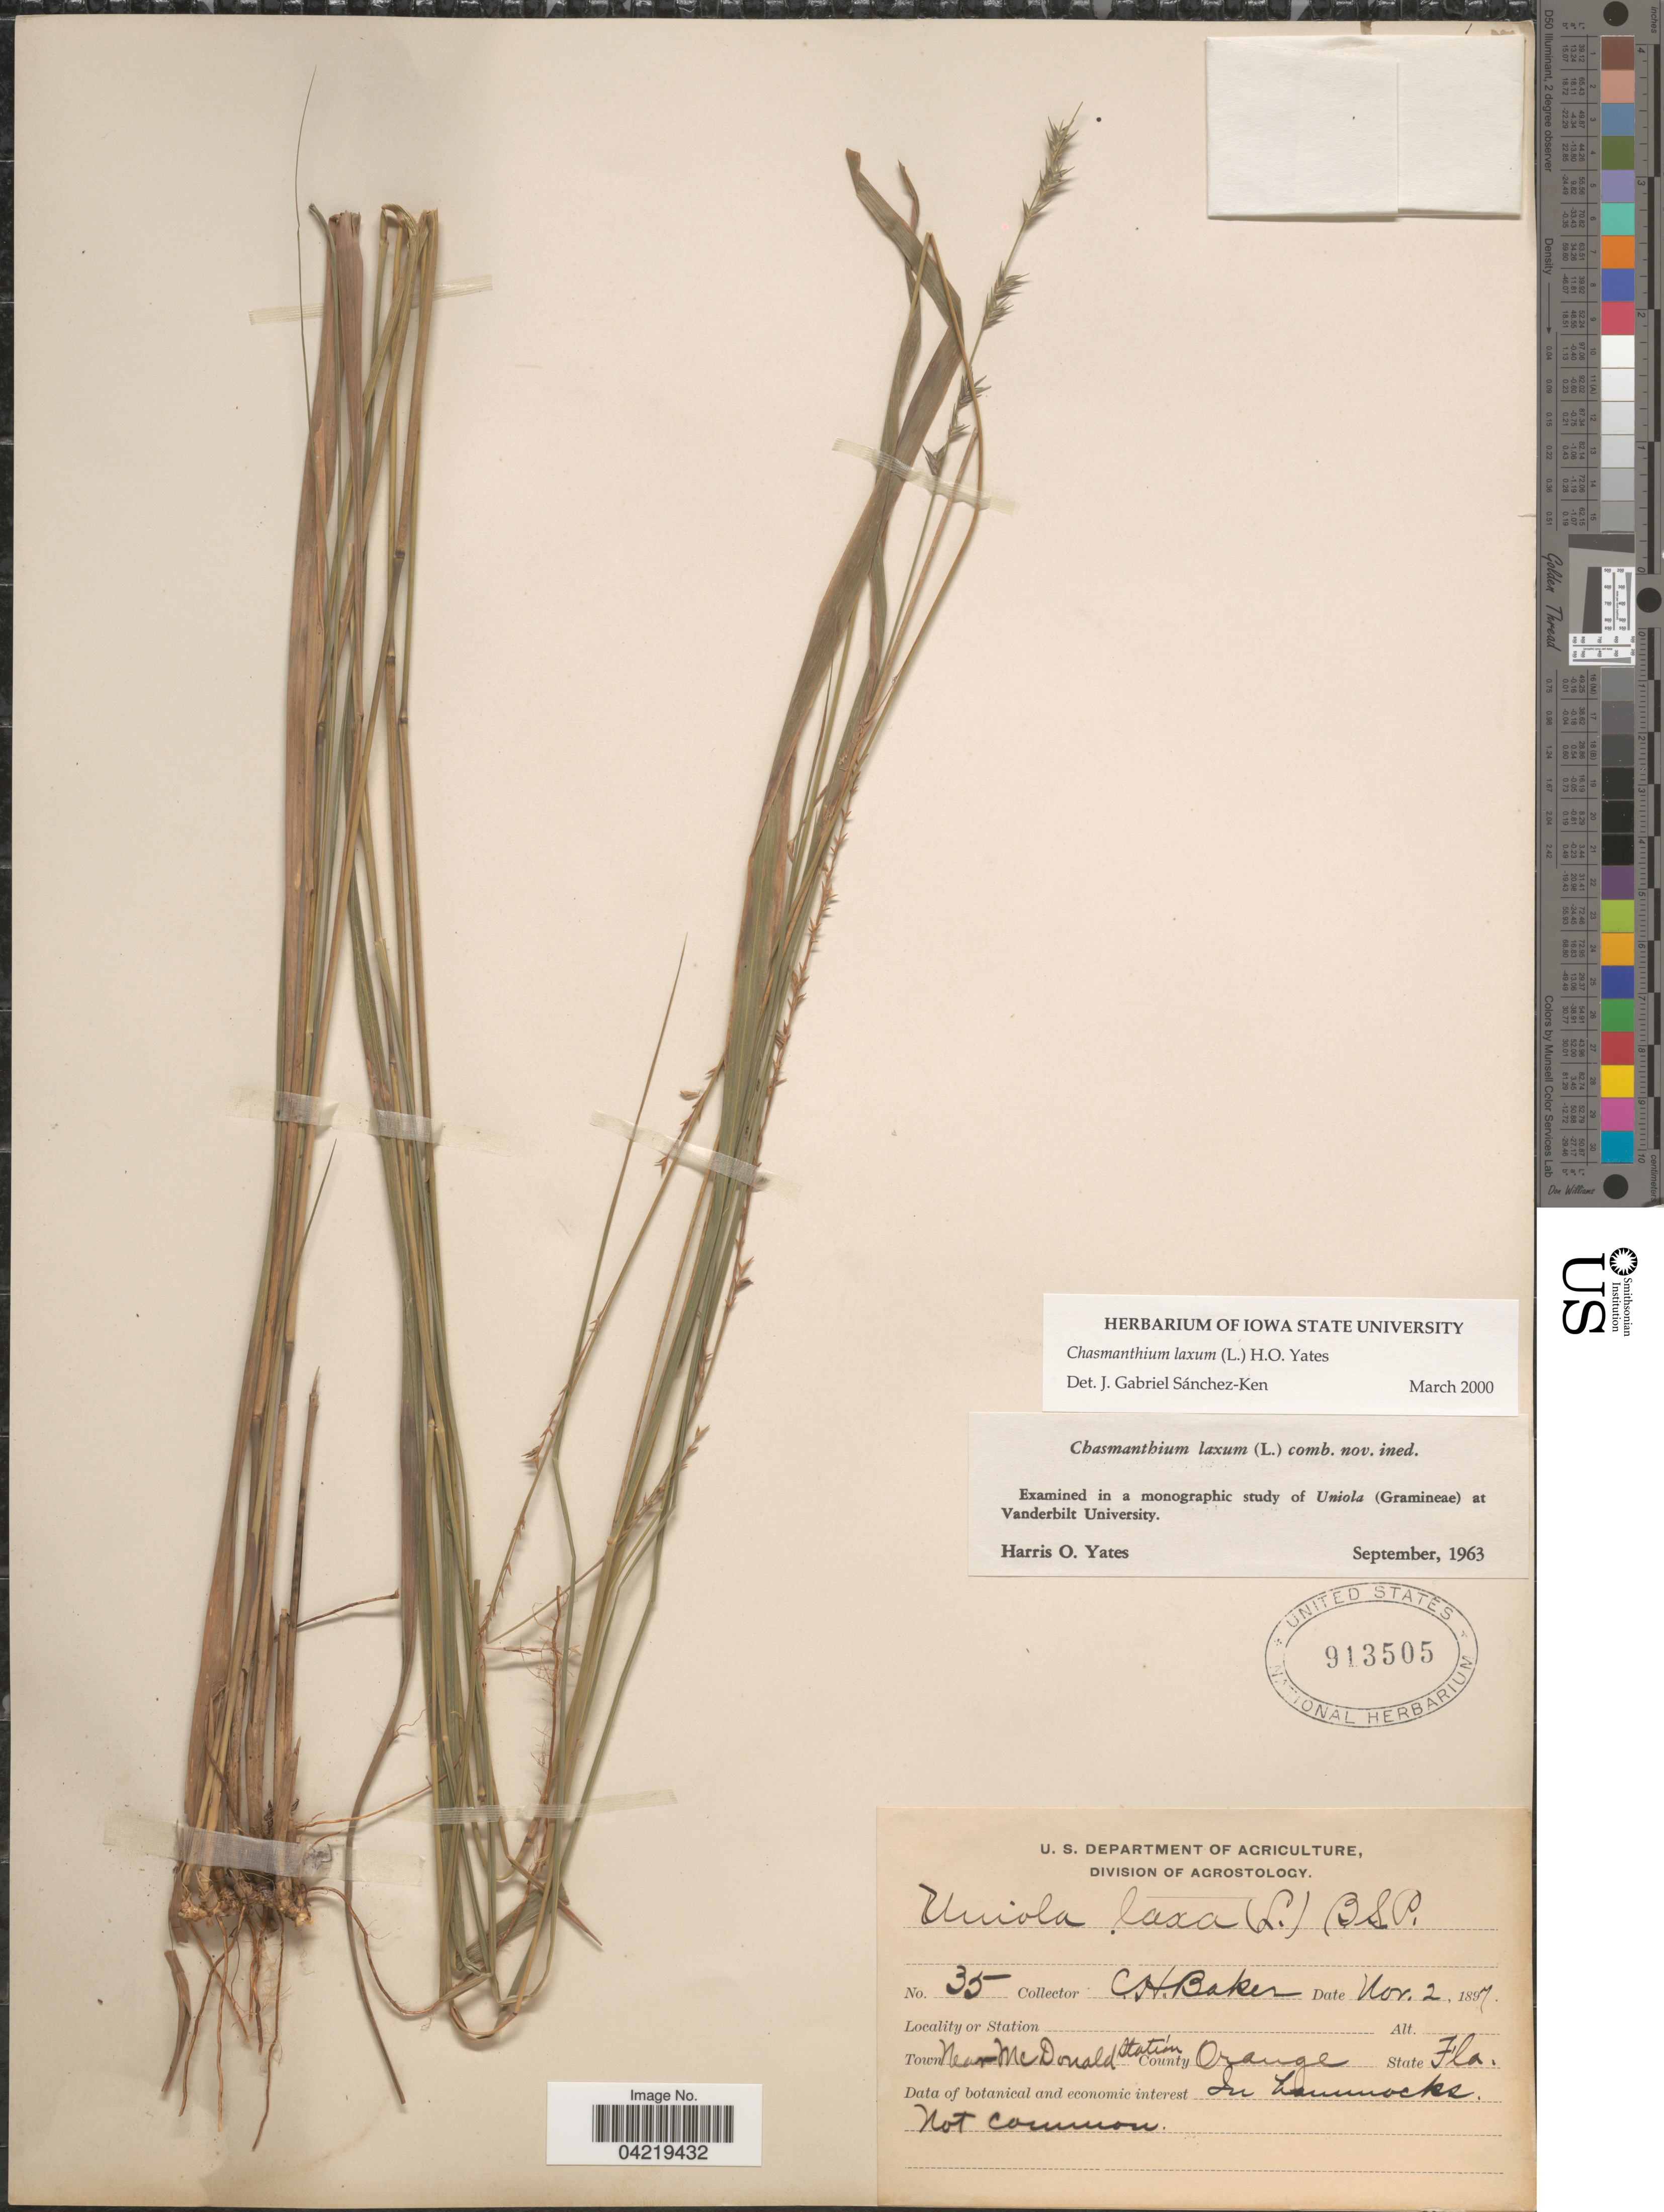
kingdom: Plantae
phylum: Tracheophyta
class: Liliopsida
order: Poales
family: Poaceae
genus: Chasmanthium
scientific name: Chasmanthium laxum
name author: (L.) H.O. Yates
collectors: C. H. Baker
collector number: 35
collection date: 1897-11-02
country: United States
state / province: Florida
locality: Town Near McDonald Station. County Orange. In hammocks.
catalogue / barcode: US 913505